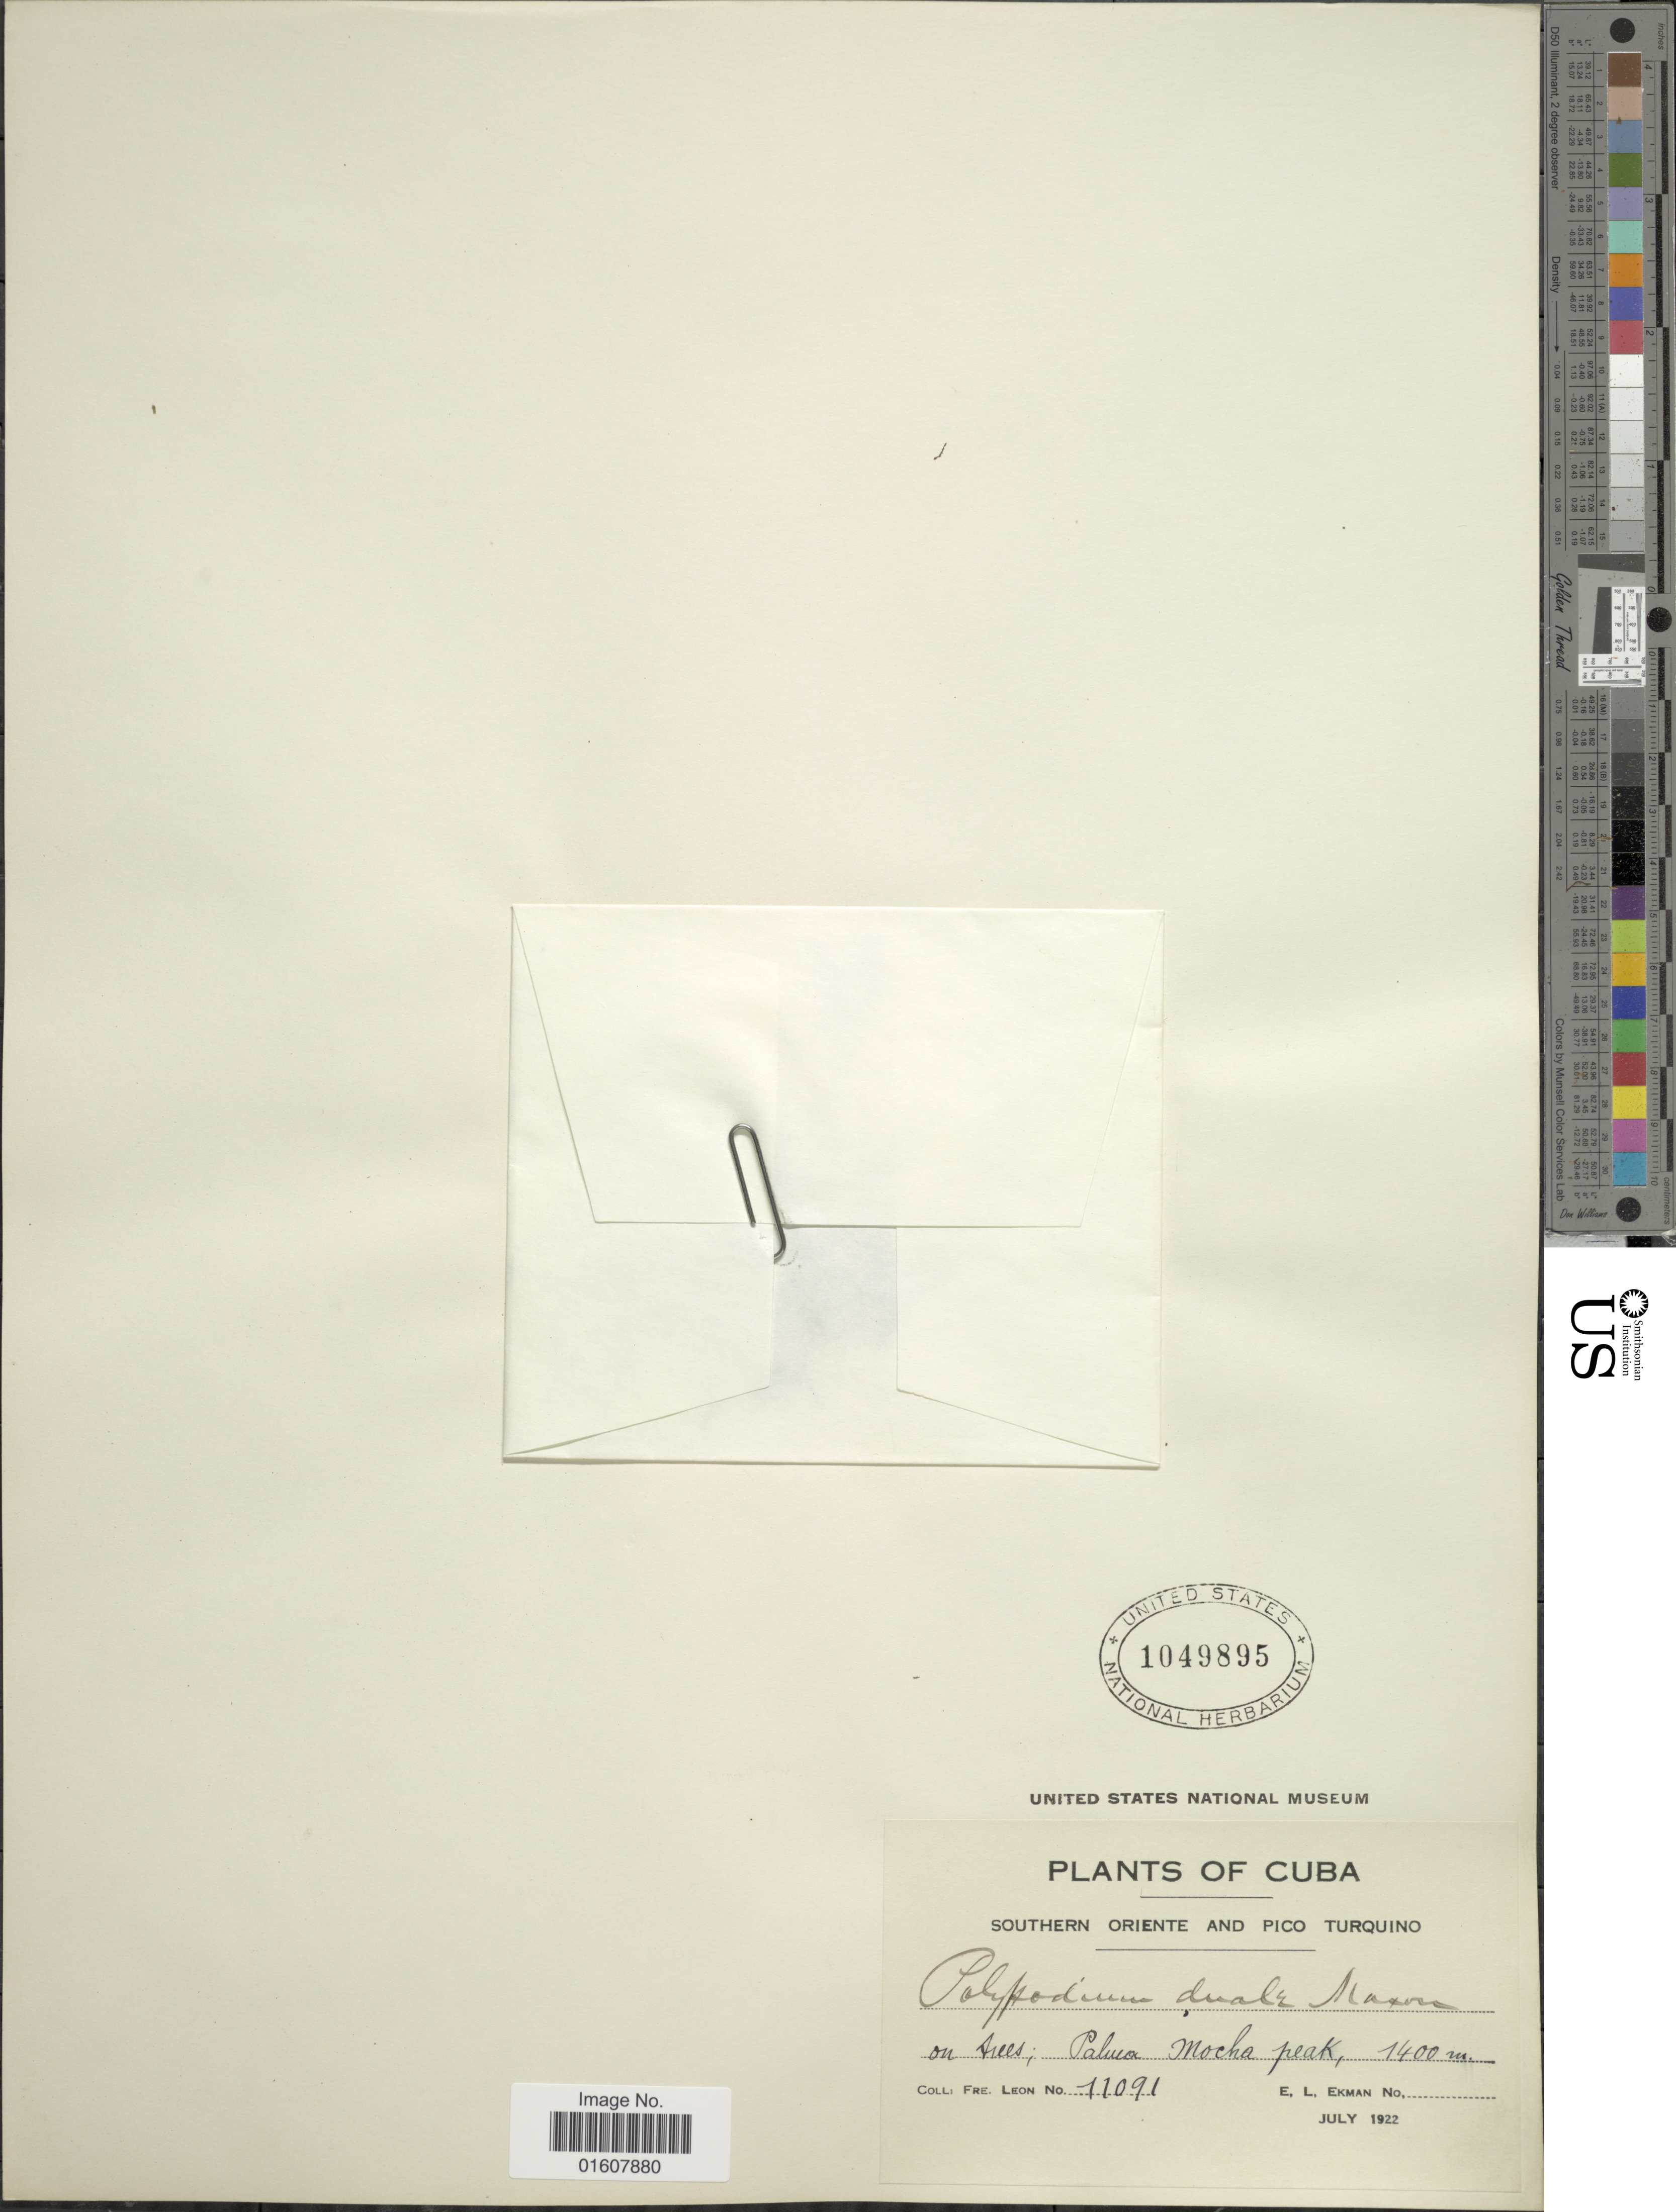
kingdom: Plantae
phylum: Tracheophyta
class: Polypodiopsida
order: Polypodiales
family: Polypodiaceae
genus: Cochlidium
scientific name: Cochlidium serrulatum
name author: (Sw.) L.E. Bishop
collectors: Bro. León & E. L. Ekman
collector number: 11091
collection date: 1922-07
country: Cuba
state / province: Oriente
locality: Southern Oriente and Pico Turquino, Palma Mocha peak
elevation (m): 1400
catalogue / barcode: US 1049895